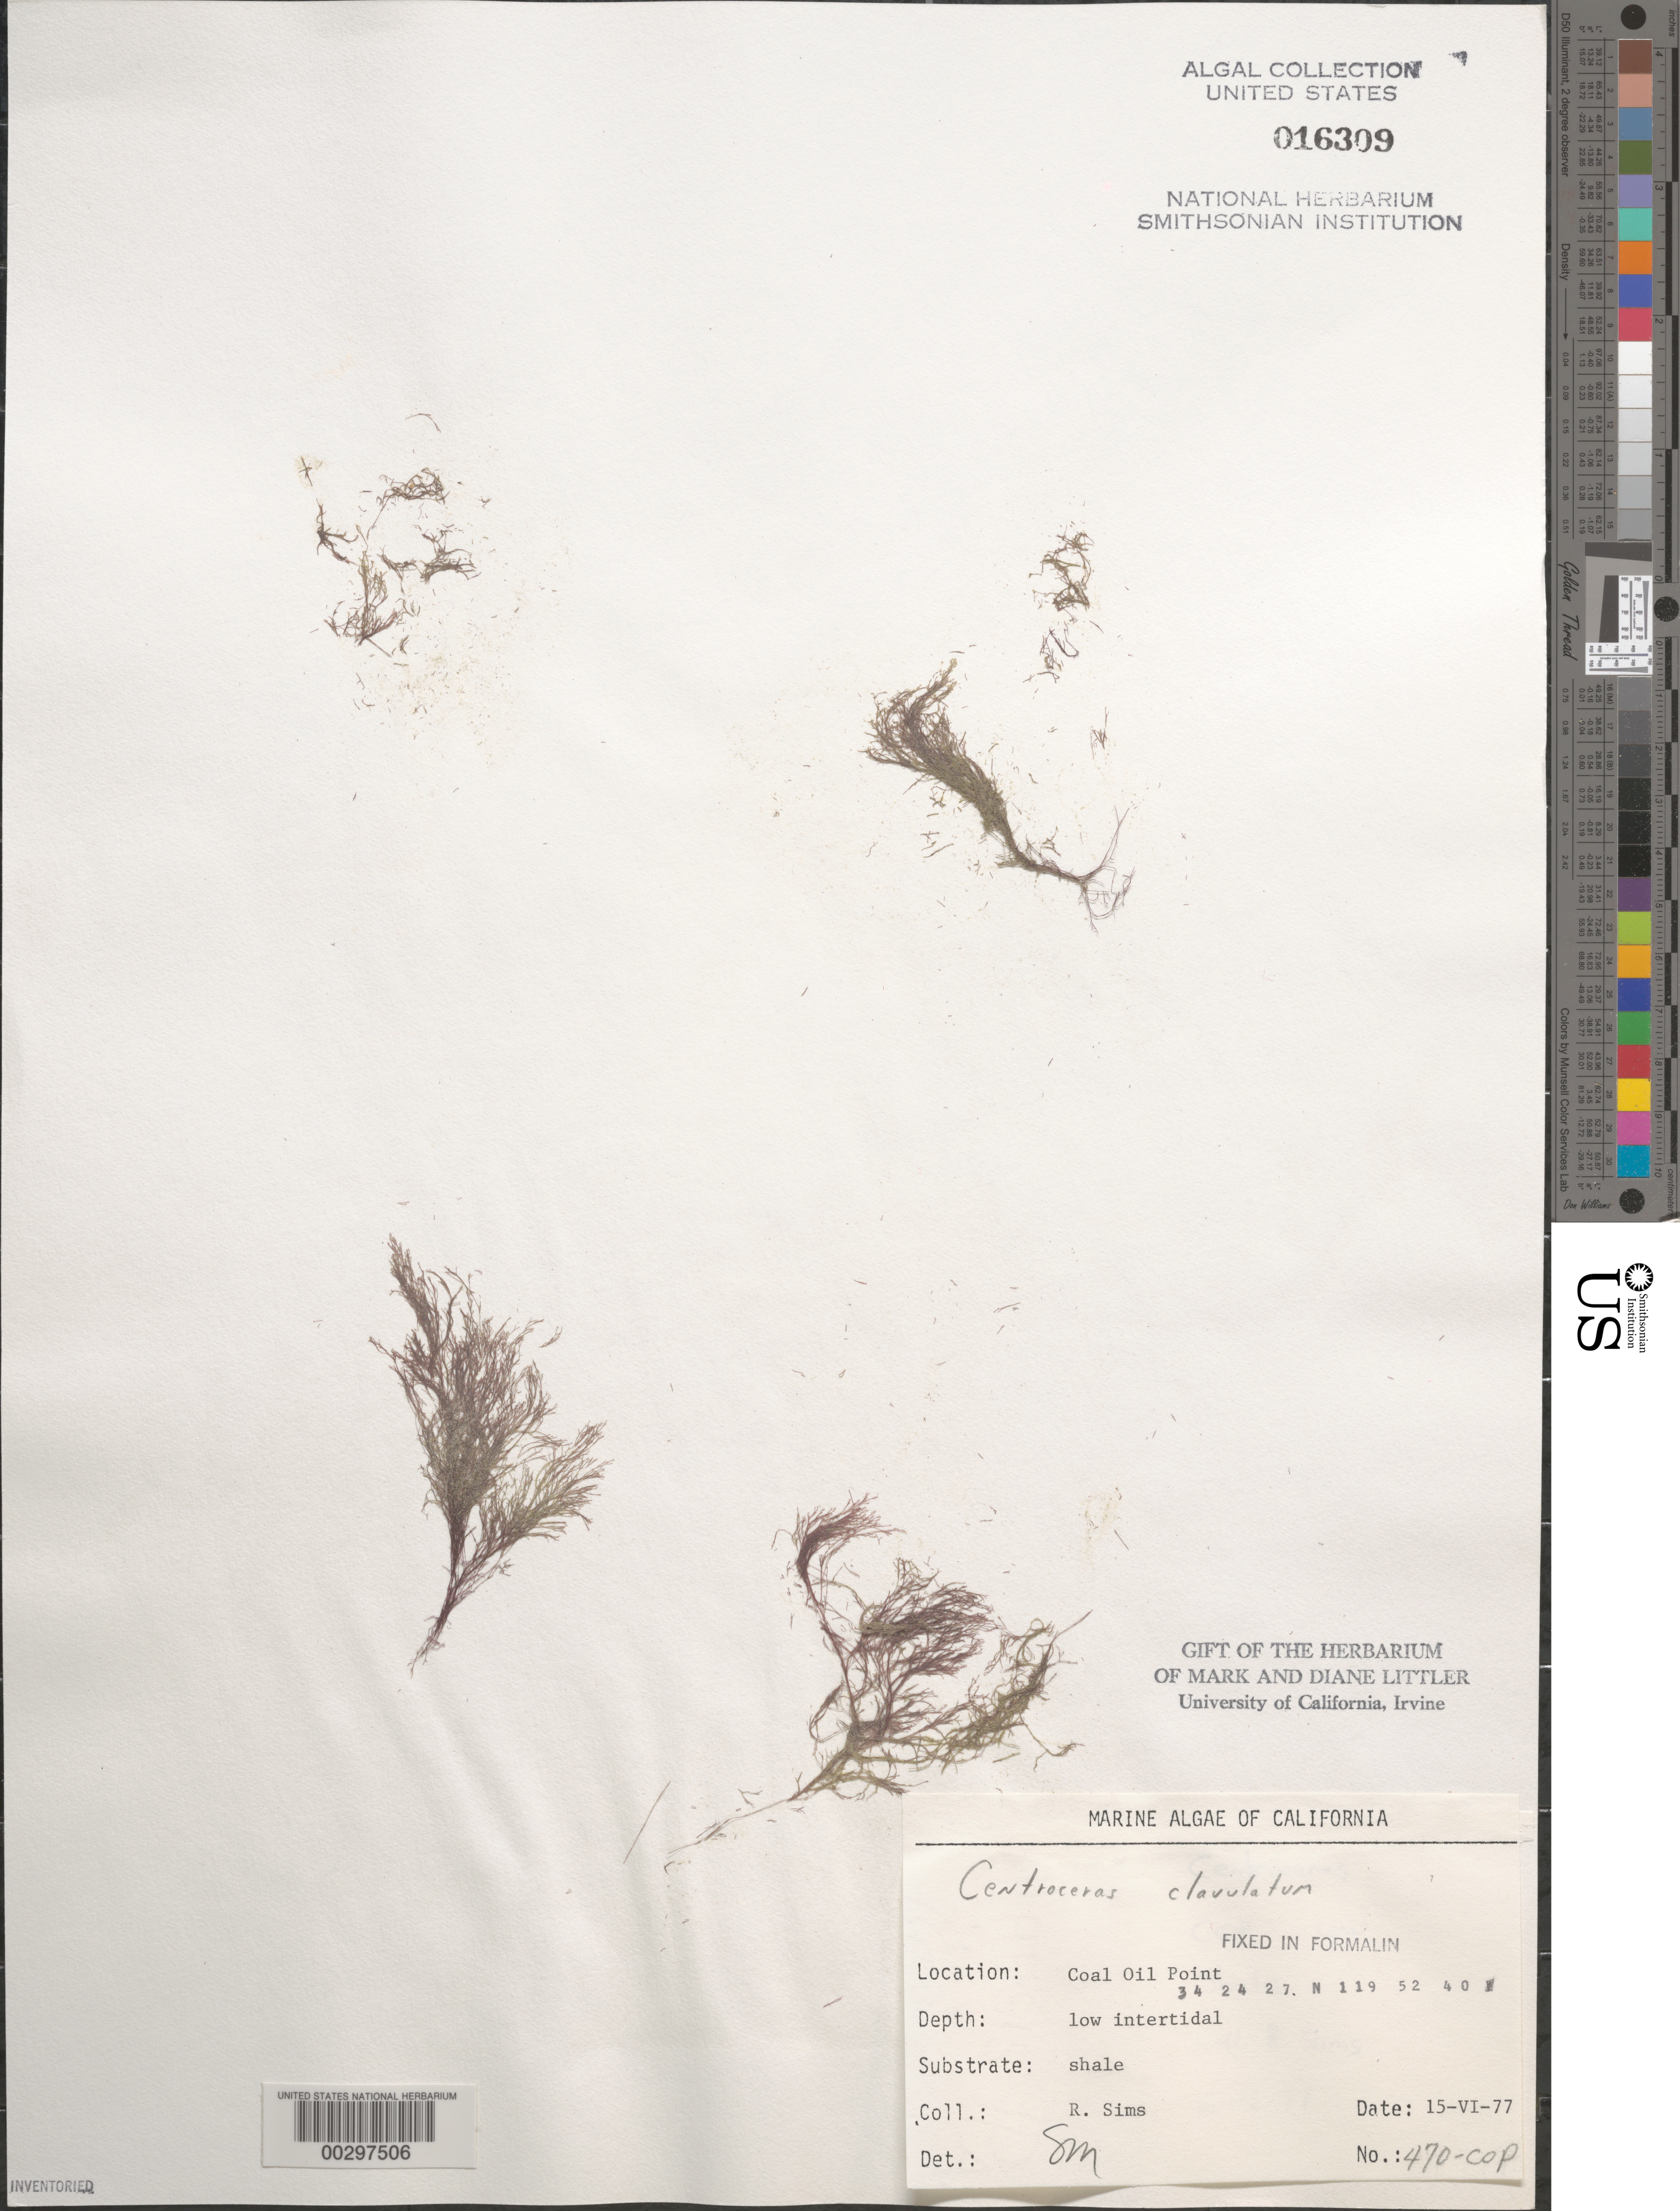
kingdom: Plantae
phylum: Rhodophyta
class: Florideophyceae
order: Ceramiales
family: Ceramiaceae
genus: Centroceras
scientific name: Centroceras clavulatum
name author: (C. Agardh) Mont.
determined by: Murray, S. N.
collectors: R. H. Sims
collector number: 470-cop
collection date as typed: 15 Jun 1977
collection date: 1977-06-15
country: United States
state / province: California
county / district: Santa Barbara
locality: Coal Oil Point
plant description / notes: BLM-SOCALBIGHT Rocky Intertidal Survey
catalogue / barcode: US 16309